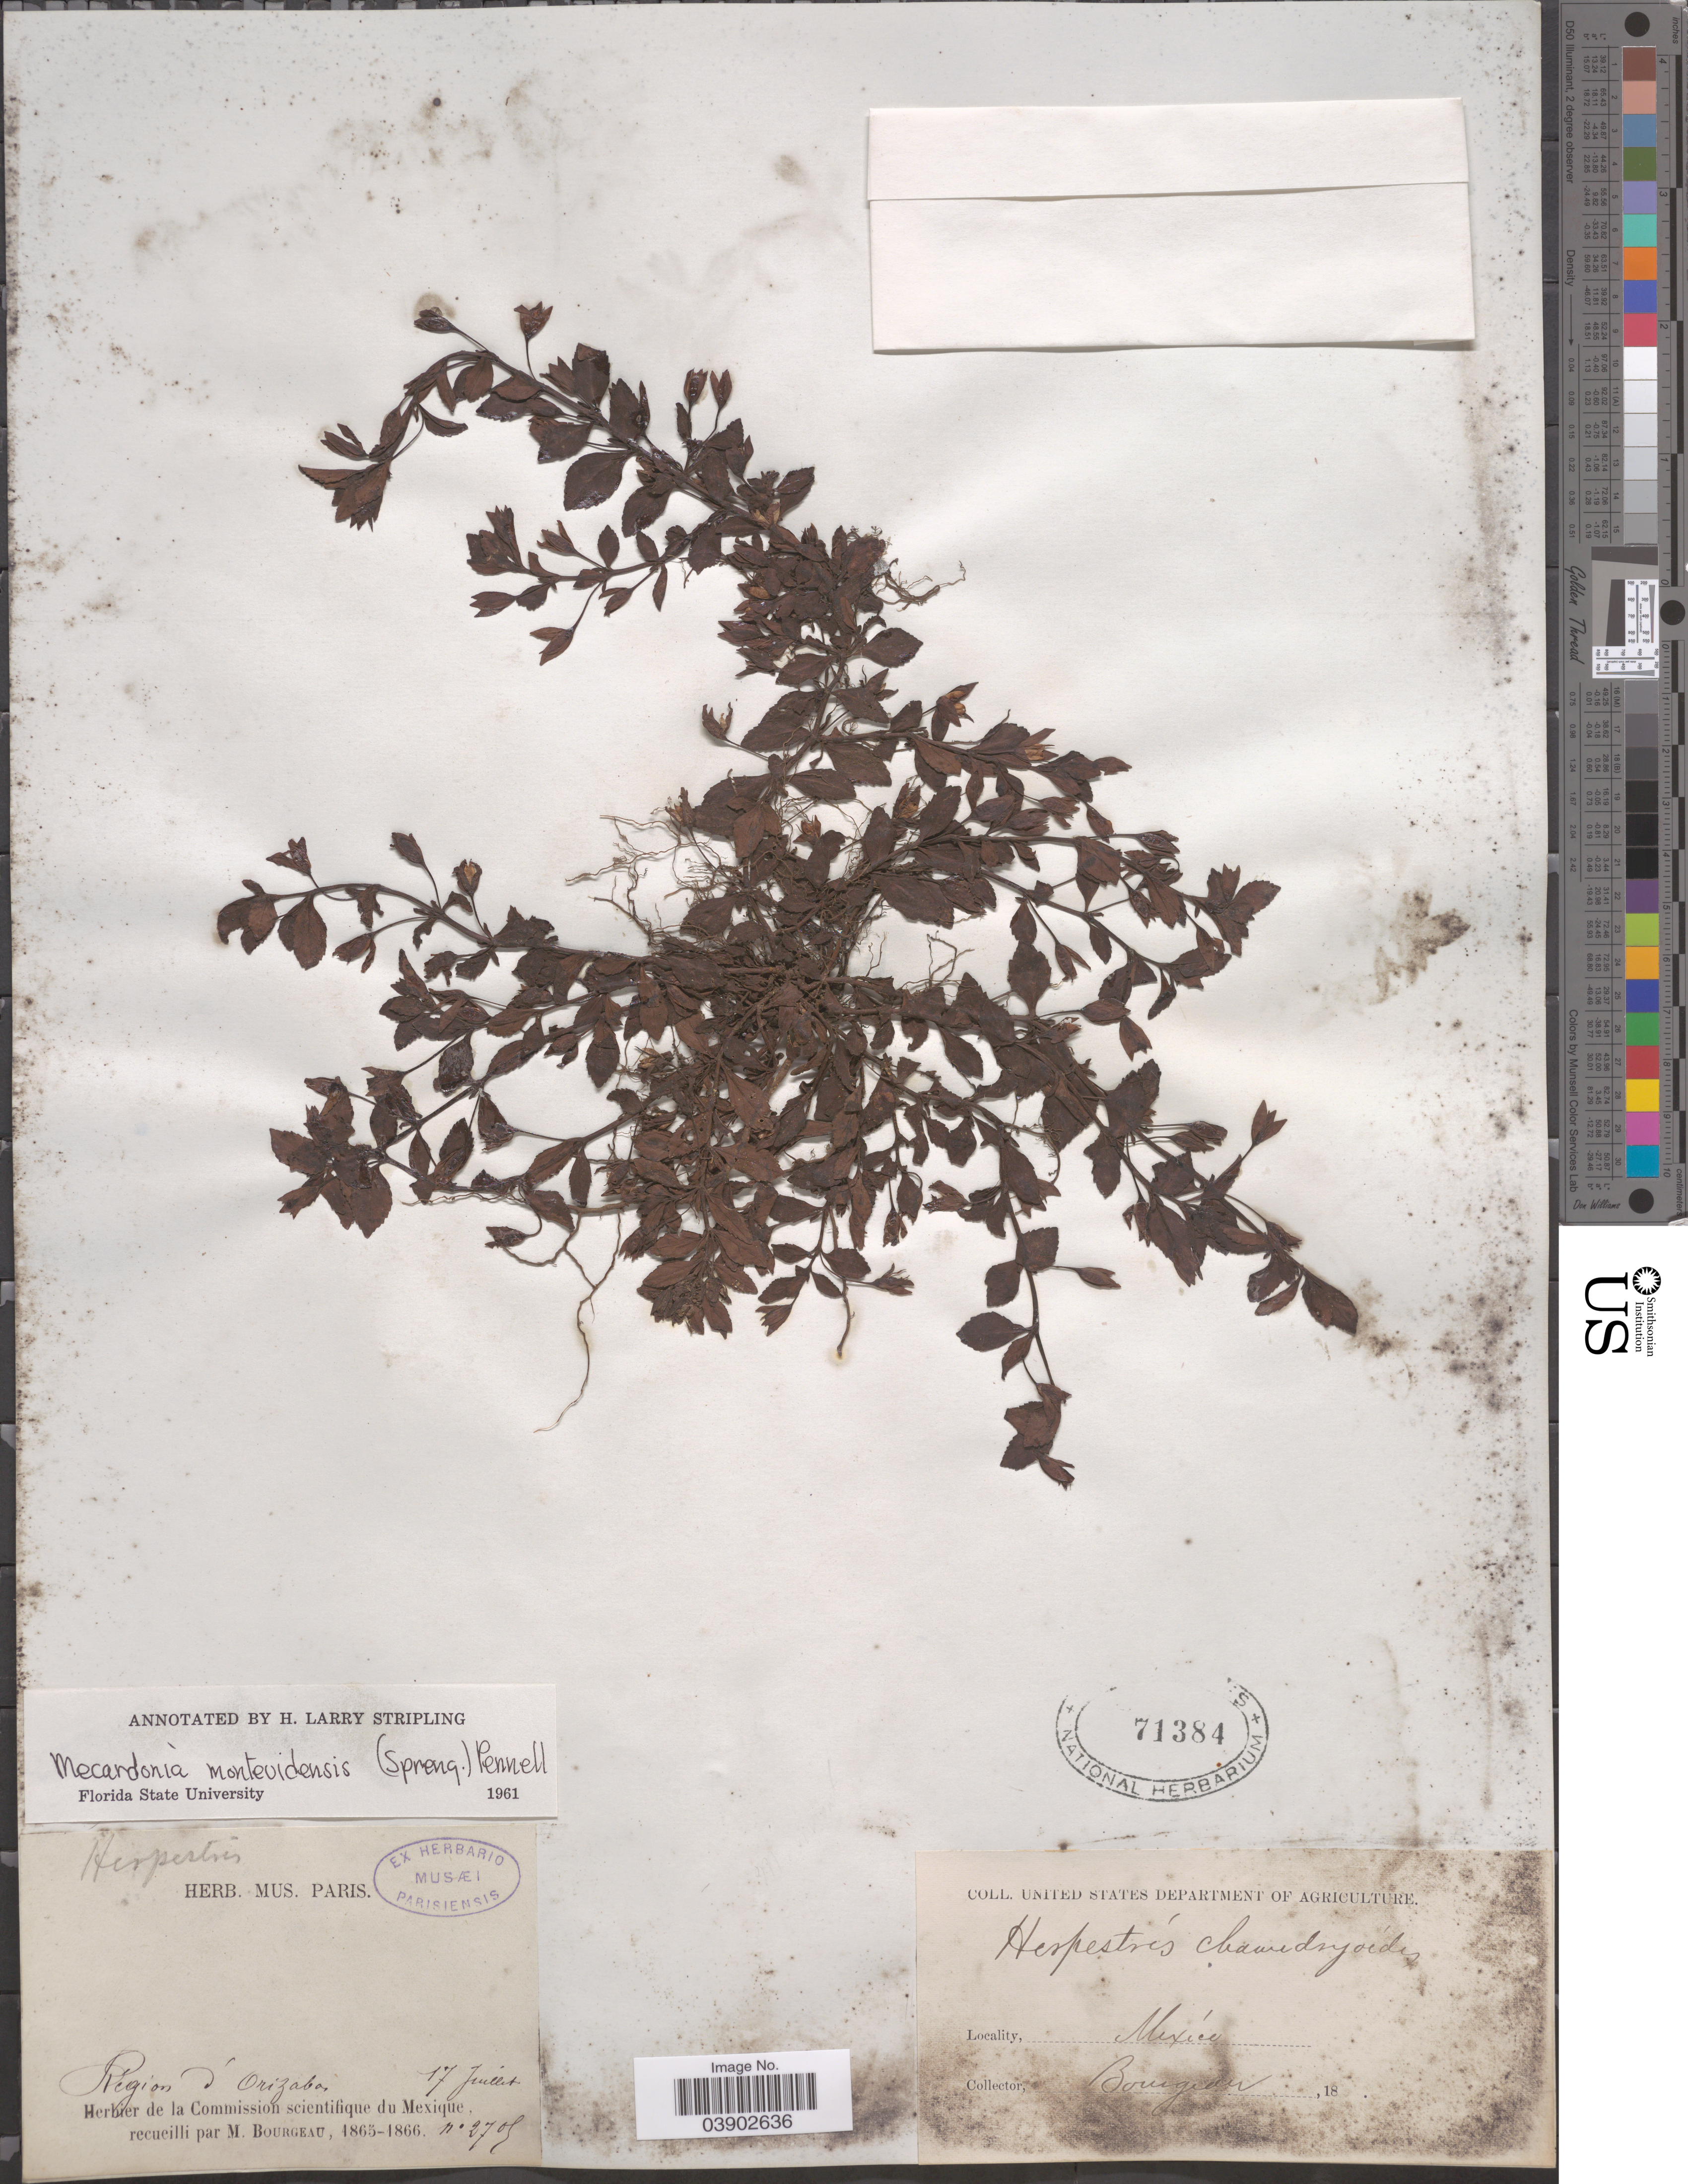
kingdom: Plantae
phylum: Tracheophyta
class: Magnoliopsida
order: Lamiales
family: Plantaginaceae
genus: Mecardonia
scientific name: Mecardonia procumbens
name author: (Mill.) Small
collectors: M. Bourgeau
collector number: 2705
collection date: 1865-07-17/1866-07-17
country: Mexico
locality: Region d' Orizaba.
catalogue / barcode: US 71384